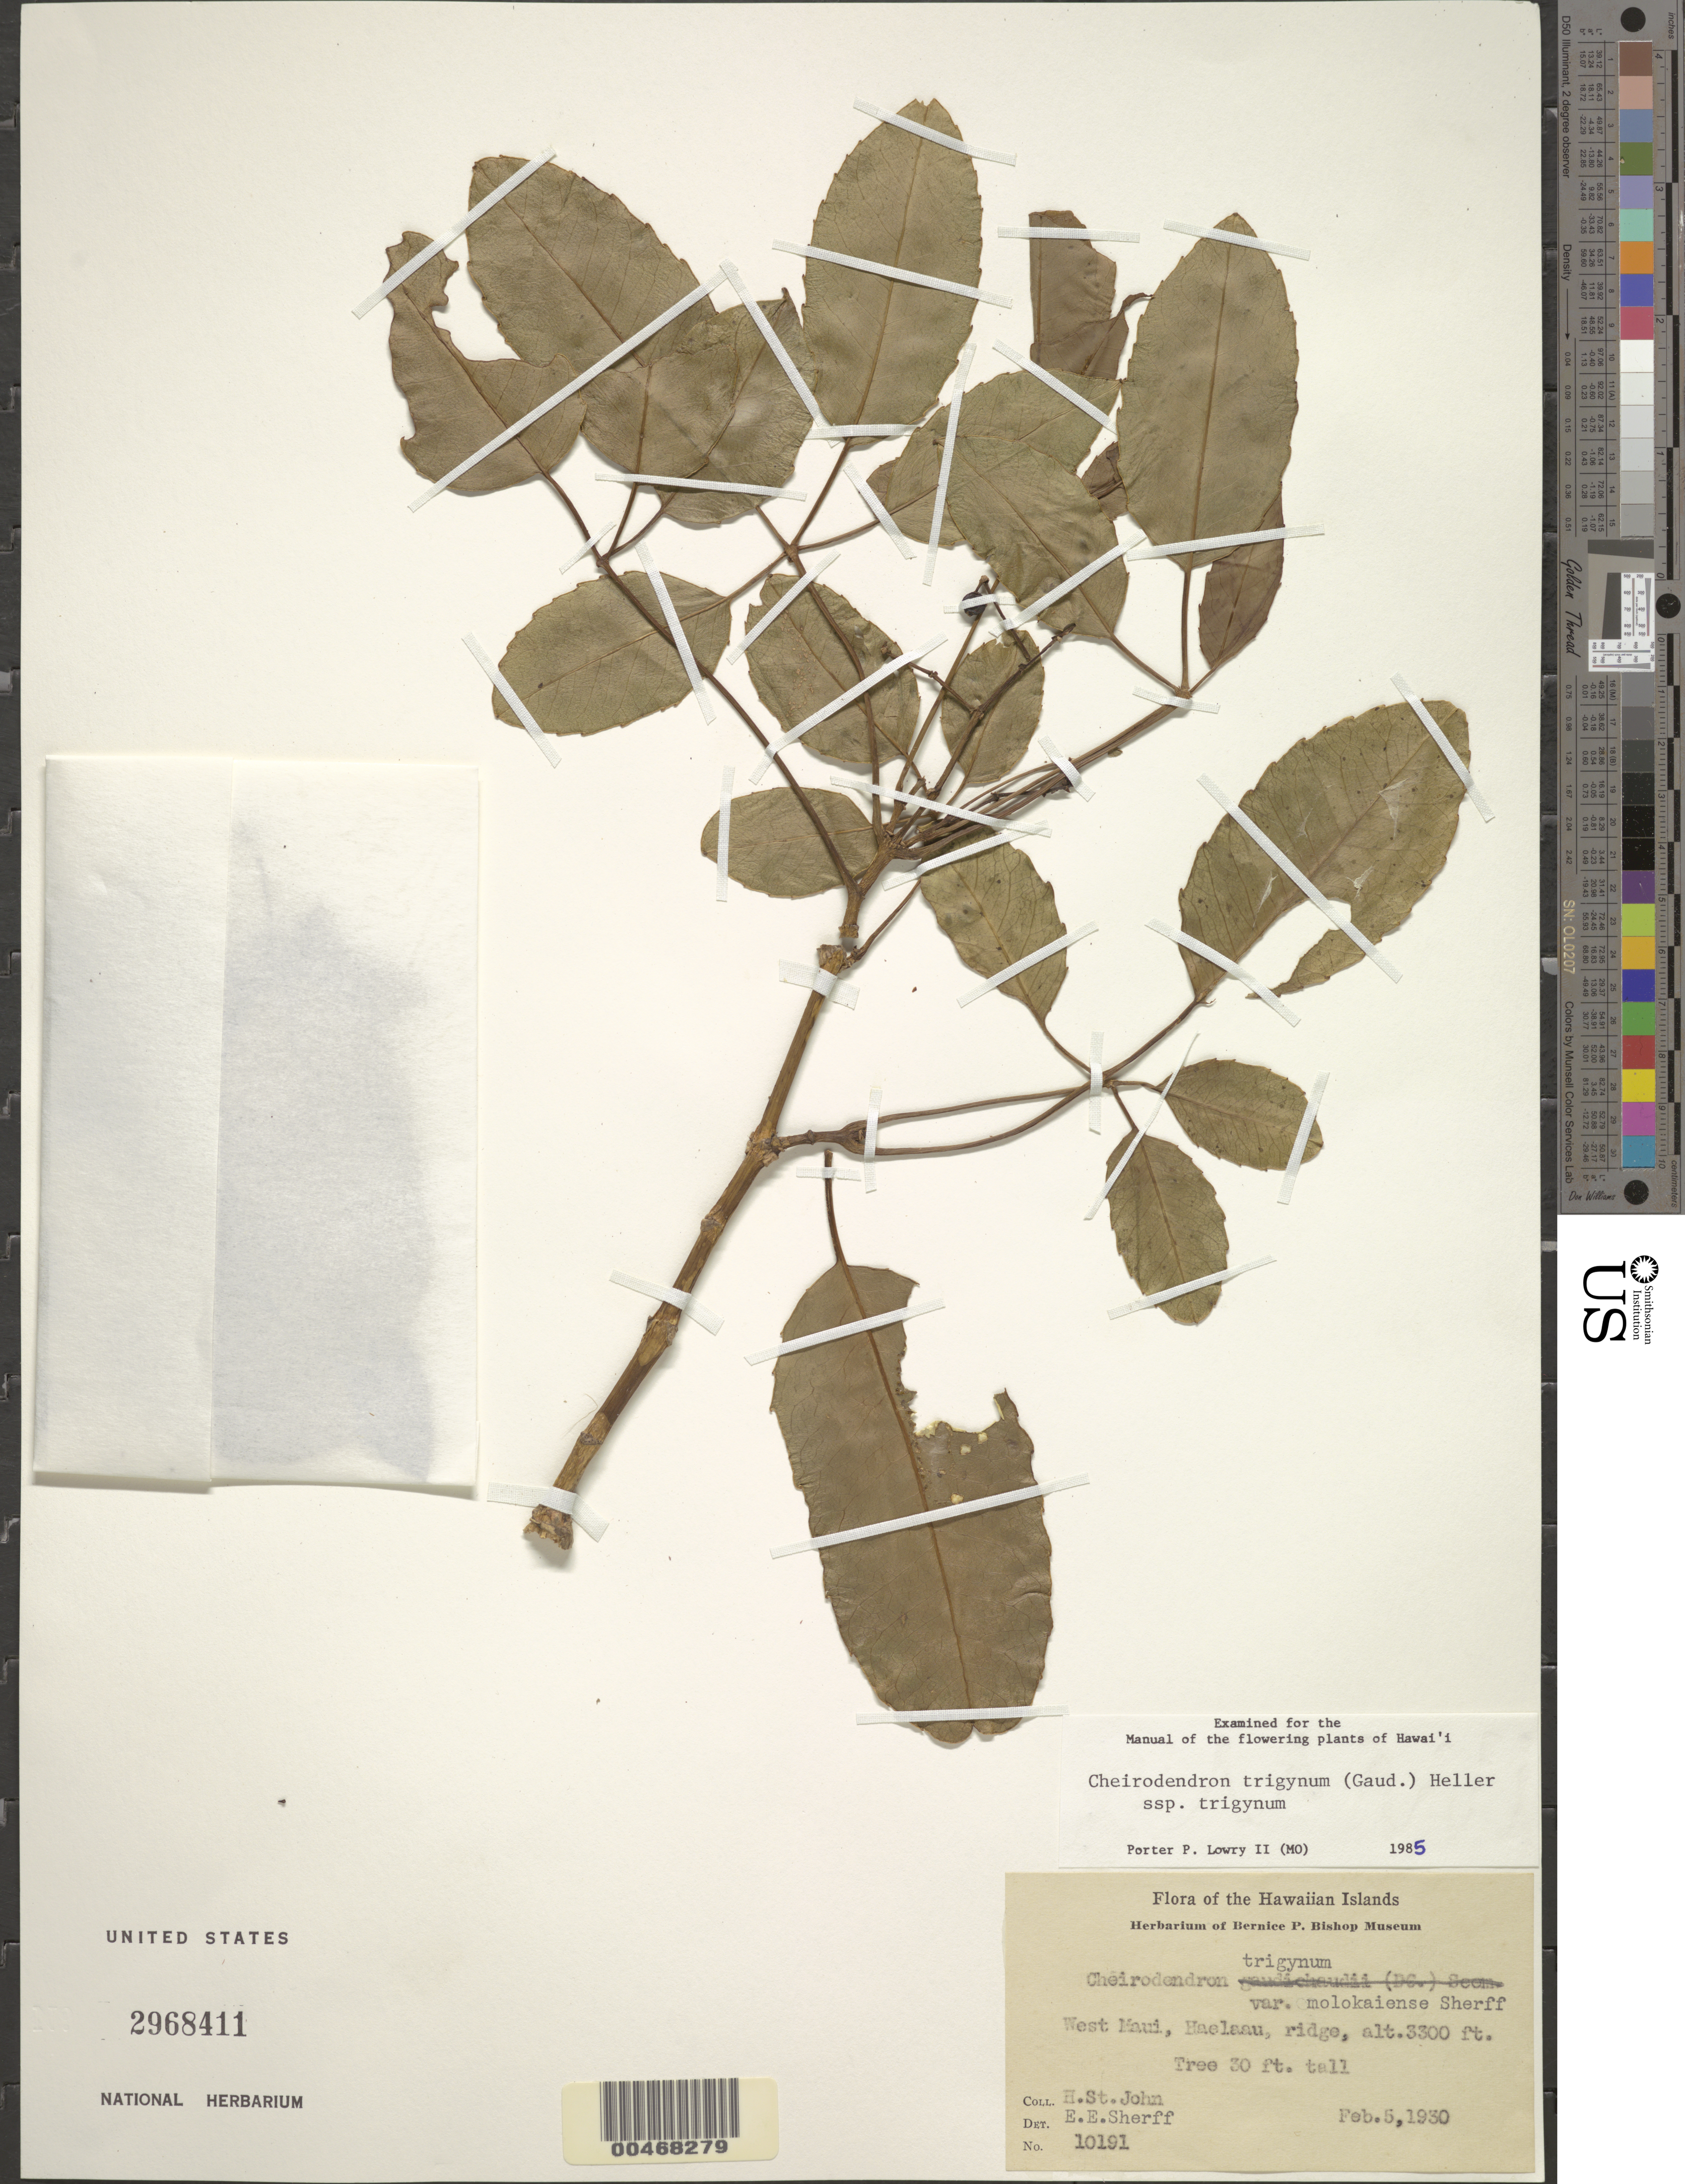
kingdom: Plantae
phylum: Tracheophyta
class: Magnoliopsida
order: Apiales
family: Araliaceae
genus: Cheirodendron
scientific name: Cheirodendron trigynum subsp. trigynum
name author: (Gaudich.) A. Heller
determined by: Lowry, P. P., (MO), Missouri Botanical Garden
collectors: H. St. John & E. E. Sherff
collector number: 10191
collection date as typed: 5 Feb 1930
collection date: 1930-02-05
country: United States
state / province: Hawaii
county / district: Maui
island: Maui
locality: E Maui, Haelaau, ridge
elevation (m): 1006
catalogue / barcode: US 2968411